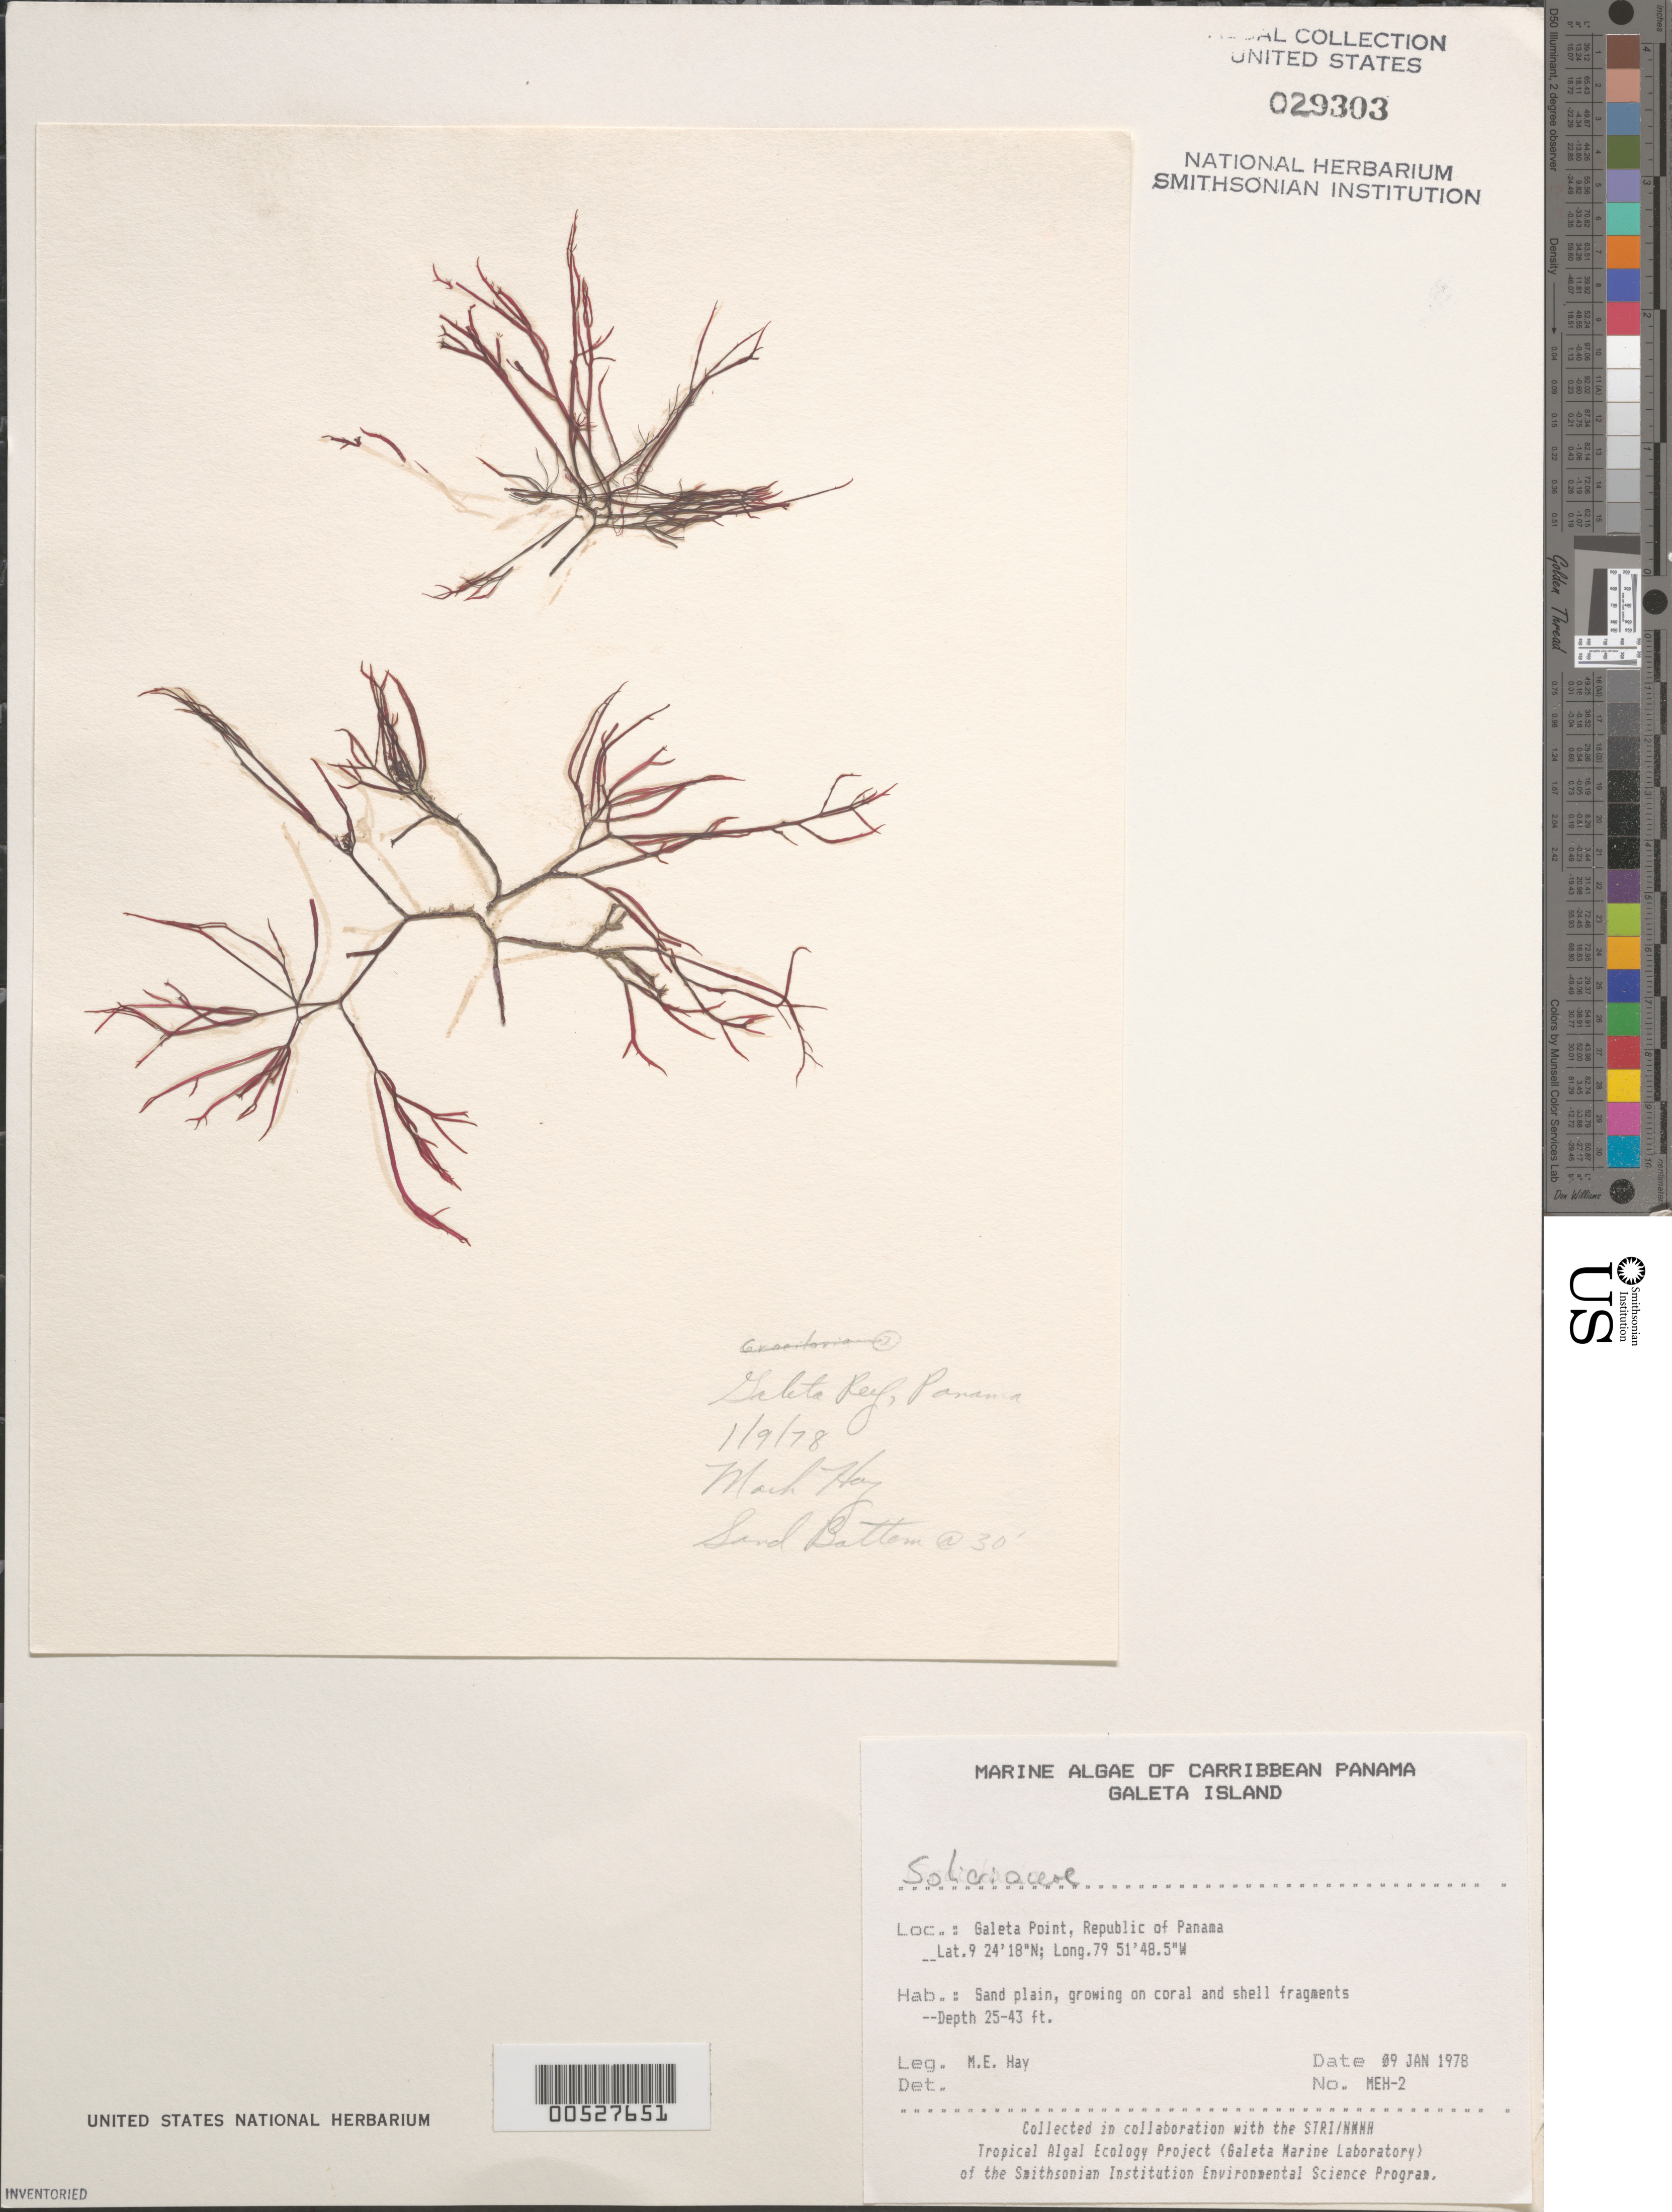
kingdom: Plantae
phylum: Rhodophyta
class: Florideophyceae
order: Gigartinales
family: Solieriaceae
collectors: M. E. Hay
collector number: MEH-2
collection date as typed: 09 Jan 1978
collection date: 1978-01-09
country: Panama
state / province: Colón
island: Galeta Island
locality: Galeta Point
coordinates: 9 24' 18" N, 79 51' 48.5" W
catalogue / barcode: US 29303